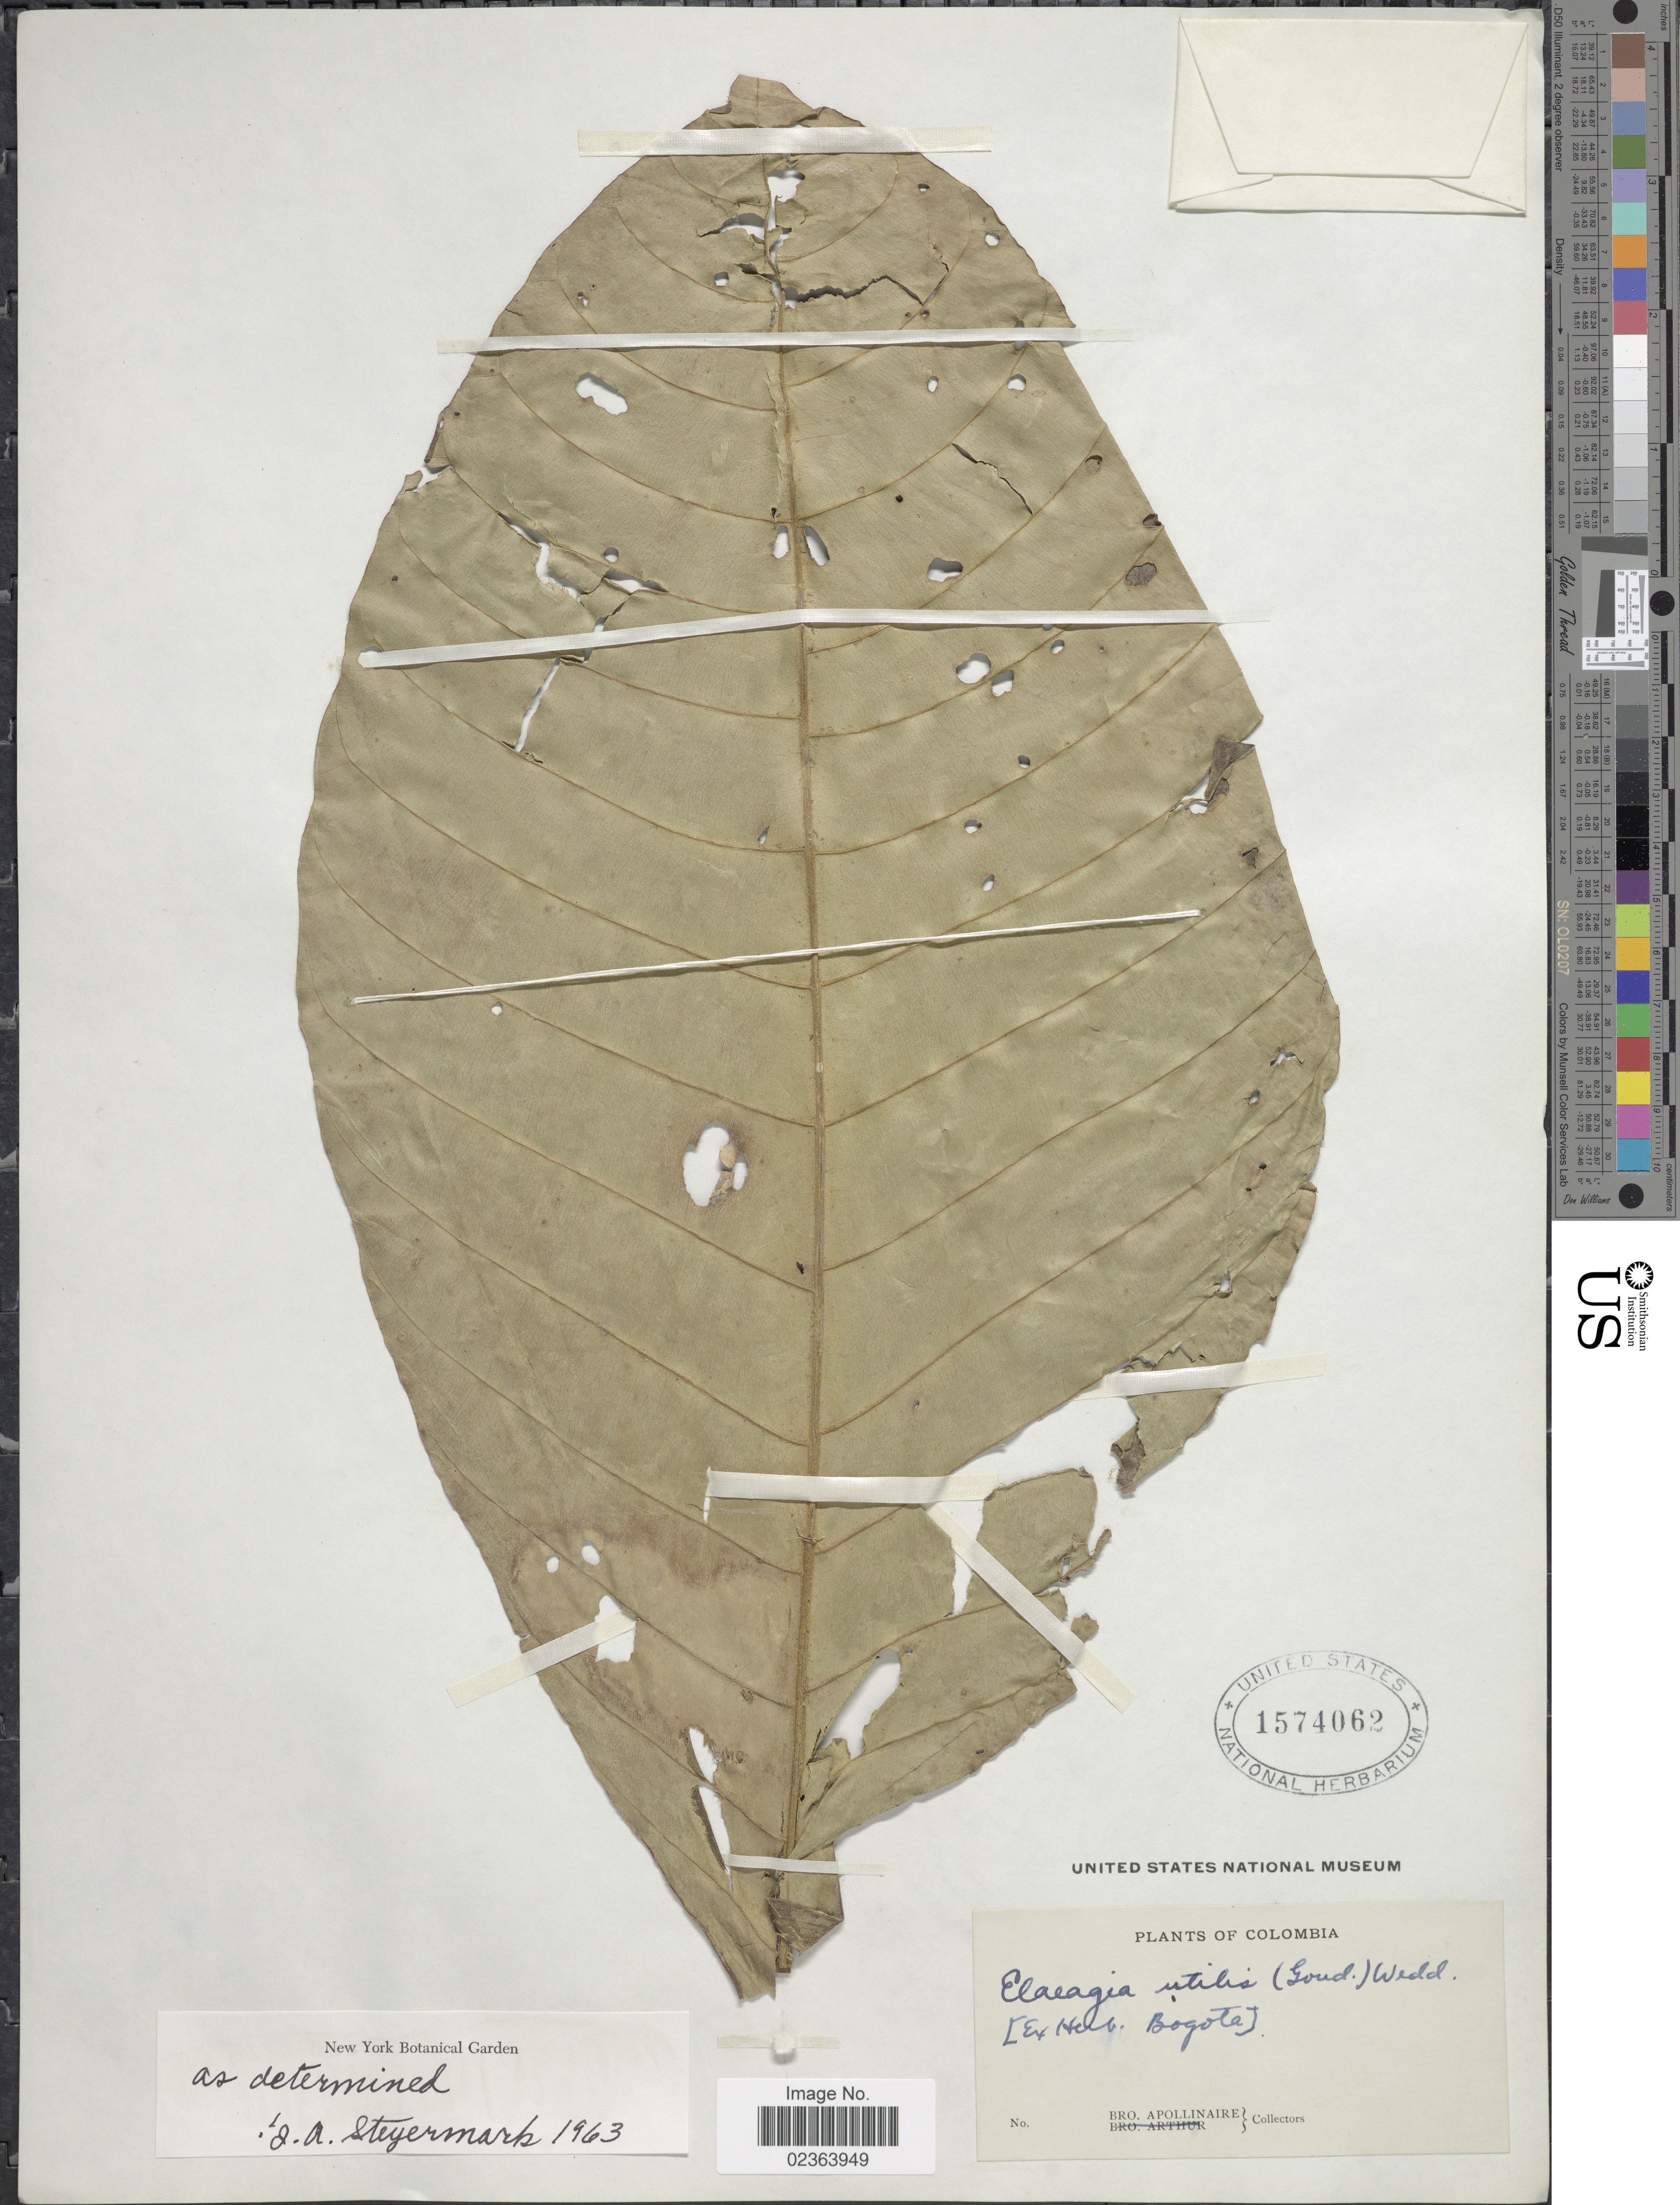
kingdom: Plantae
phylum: Tracheophyta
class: Magnoliopsida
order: Gentianales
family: Rubiaceae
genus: Elaeagia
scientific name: Elaeagia utilis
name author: (Goudot) Wedd.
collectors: Bro. Apollinaire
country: Colombia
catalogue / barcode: US 1574062